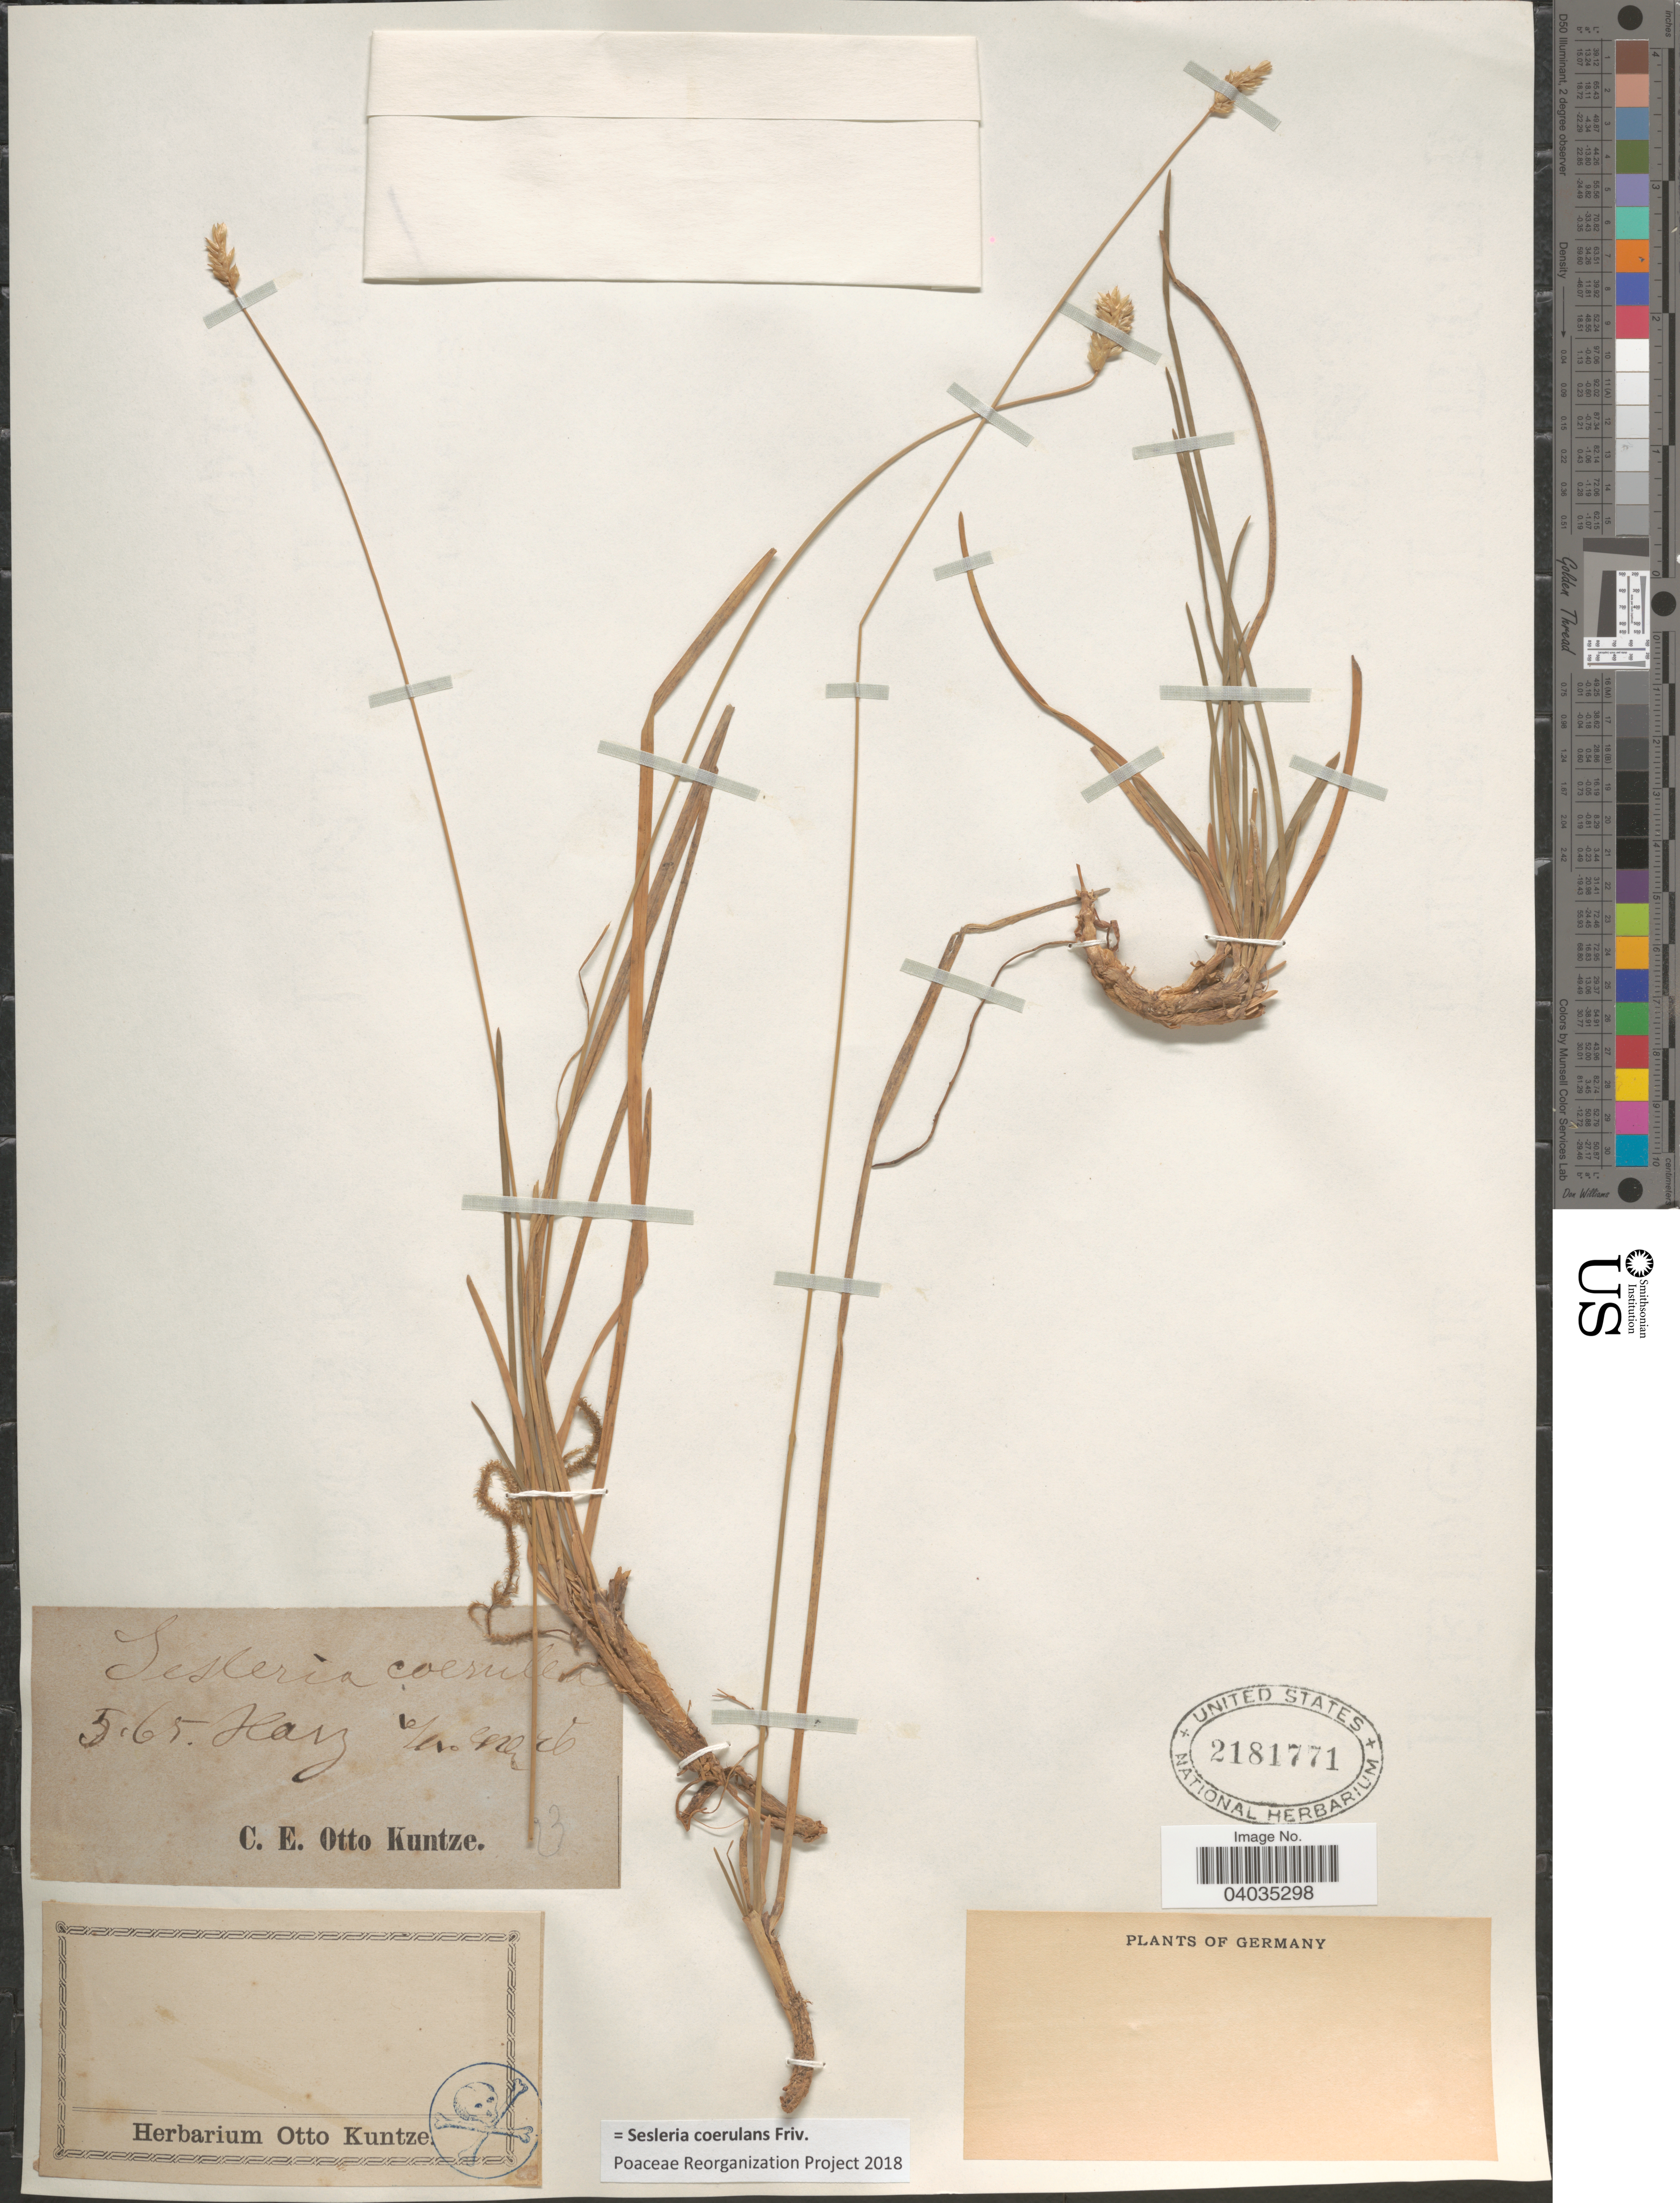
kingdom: Plantae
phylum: Tracheophyta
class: Liliopsida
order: Poales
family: Poaceae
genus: Sesleria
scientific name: Sesleria coerulans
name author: Friv.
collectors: C.E.O. Kuntze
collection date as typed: Transcribed d/m/y: /5/65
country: Germany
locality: Hay.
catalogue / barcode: US 2181771